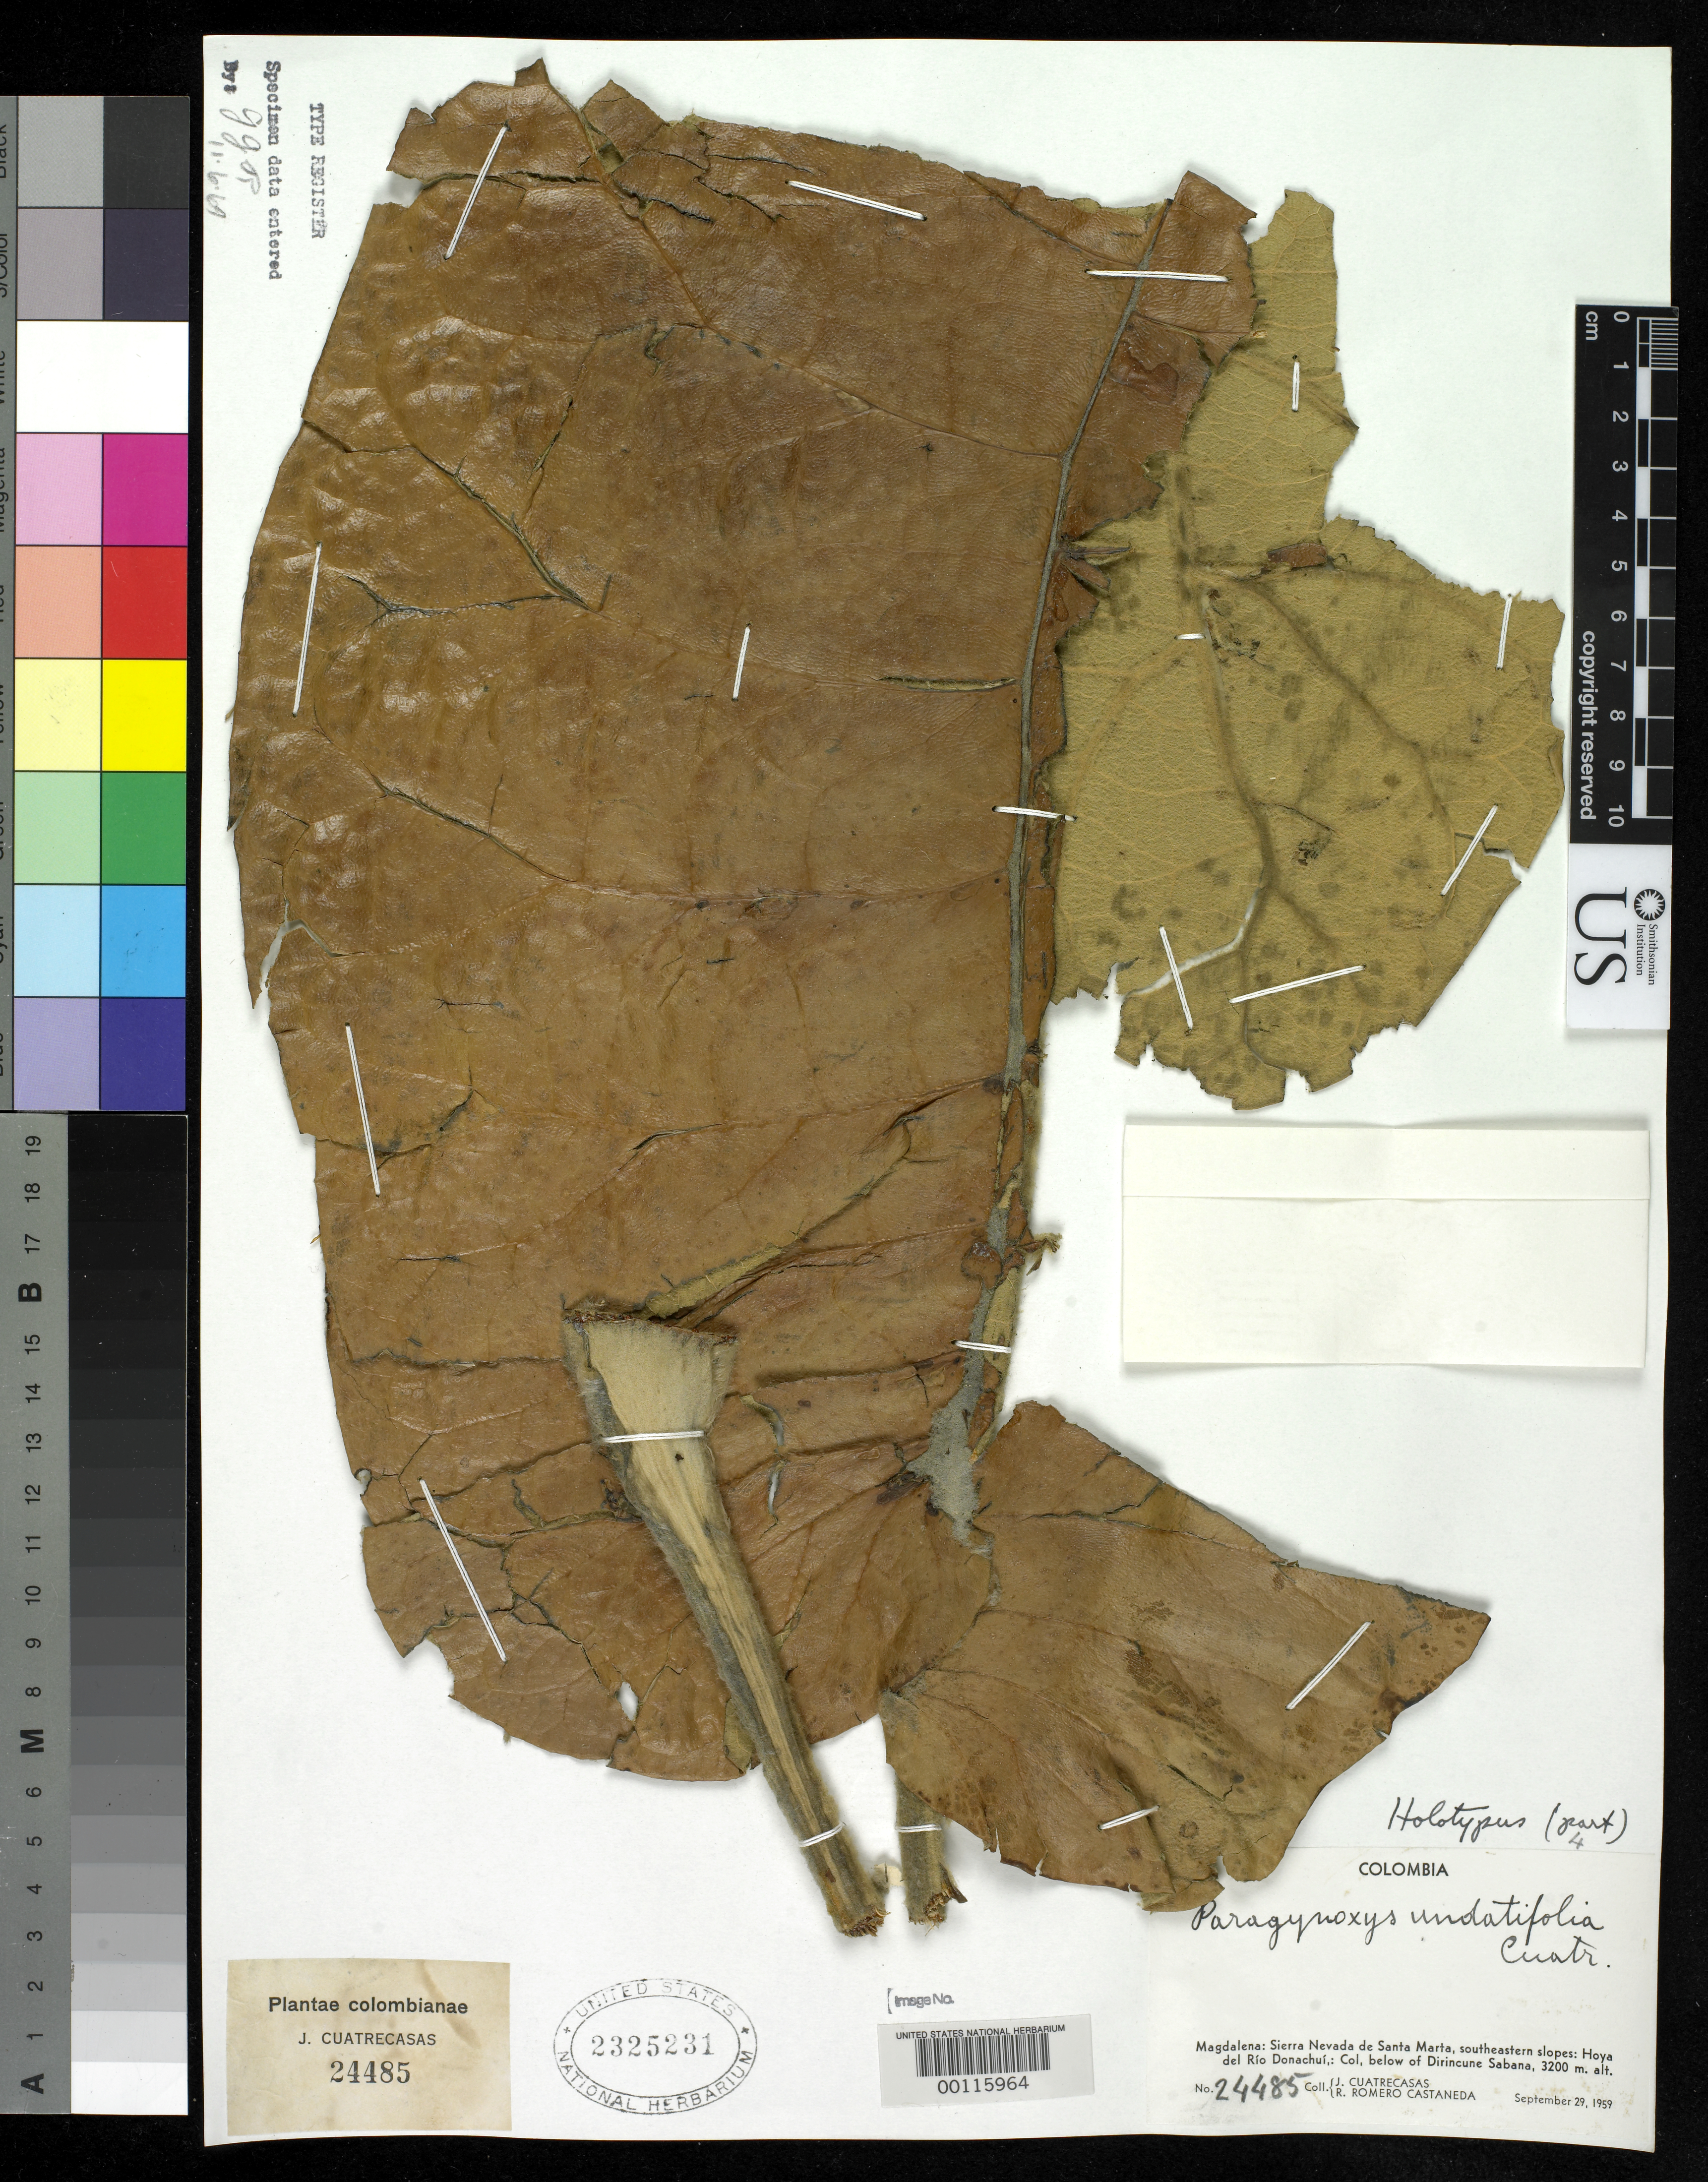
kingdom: Plantae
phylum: Tracheophyta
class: Magnoliopsida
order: Asterales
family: Asteraceae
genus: Paragynoxys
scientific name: Paragynoxys undatifolia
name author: Cuatrec.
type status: Holotype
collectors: J. Cuatrecasas & R. Romero Castañeda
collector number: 24485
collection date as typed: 29 Sep 1959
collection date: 1959-09-29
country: Colombia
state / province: Magdalena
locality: Sierra Nevada de San Marta, below Dirincune Sabana.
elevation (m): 3200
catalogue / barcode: US 2325231